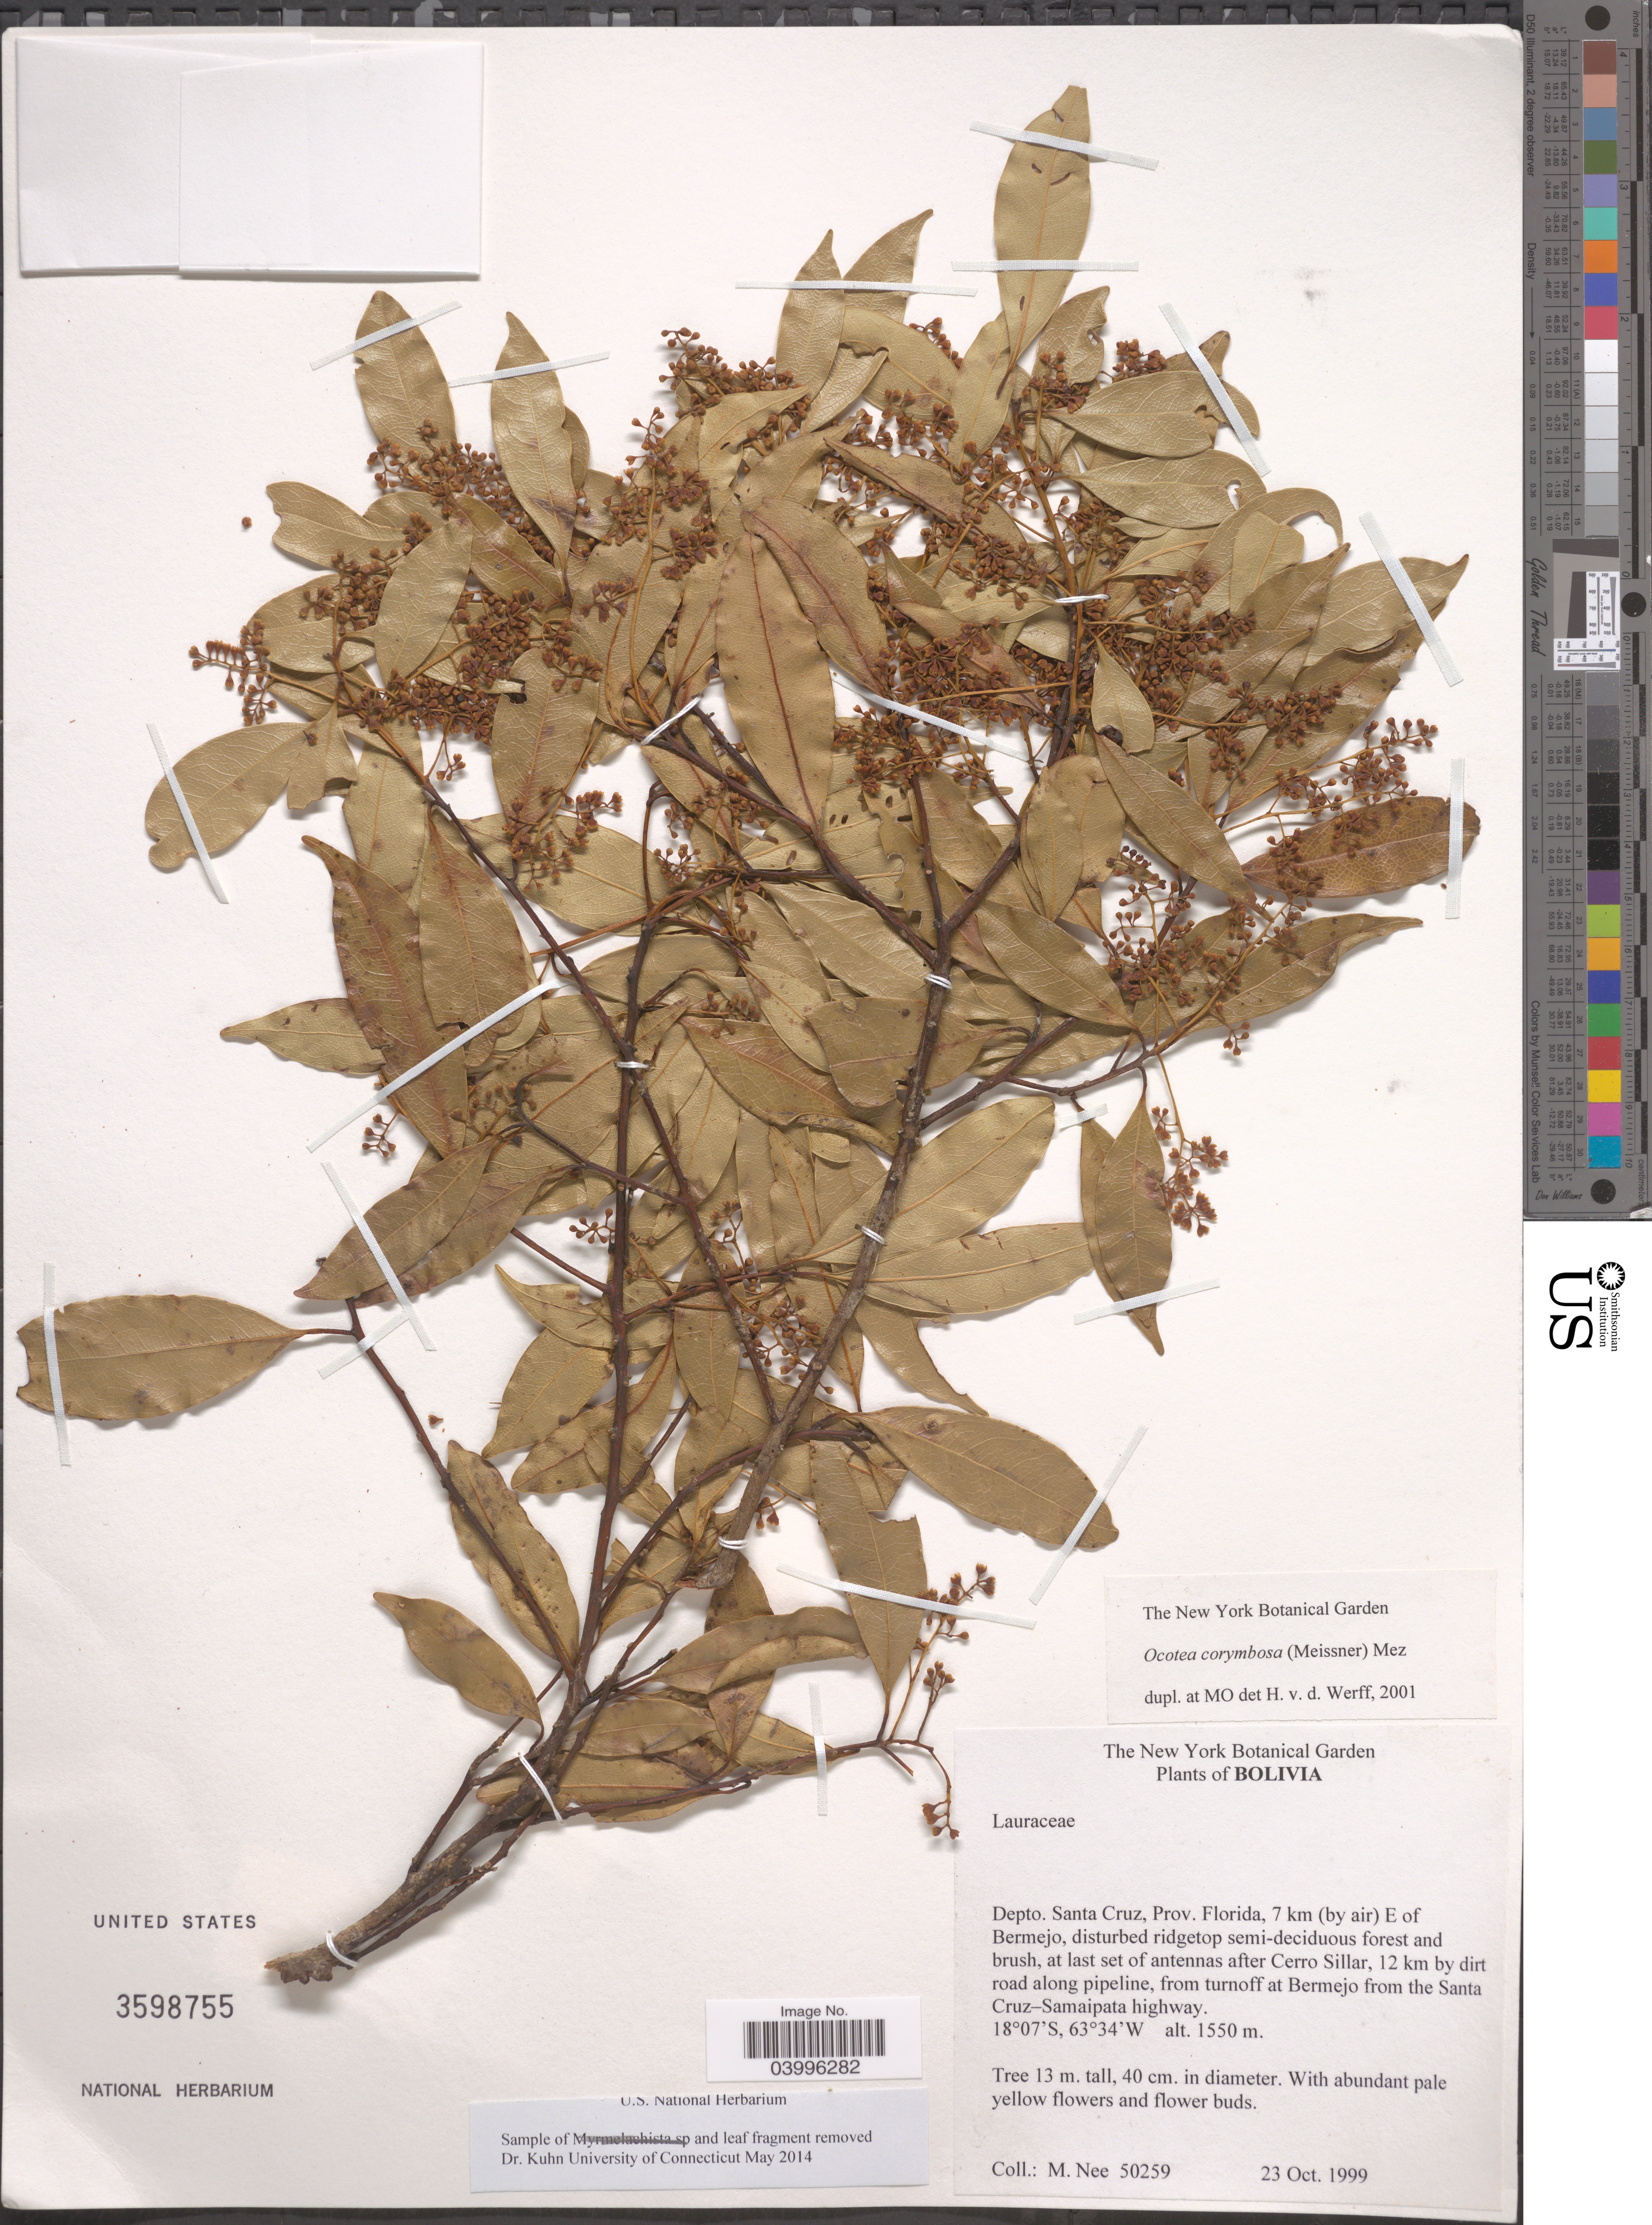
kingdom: Plantae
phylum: Tracheophyta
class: Magnoliopsida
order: Laurales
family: Lauraceae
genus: Ocotea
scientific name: Ocotea corymbosa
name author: (Meisn.) Mez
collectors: M. Nee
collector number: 50259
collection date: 1999-10-23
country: Bolivia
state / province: Santa Cruz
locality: Depto. Santa Crux, Prov. Florida, 7 km (by air) E of Bermejo, after Cerro Sillar, 12 km by dirt road, from turnoff at Bermejo from the Santa Cruz-Samaipata highway.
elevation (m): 1550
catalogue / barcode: US 3598755